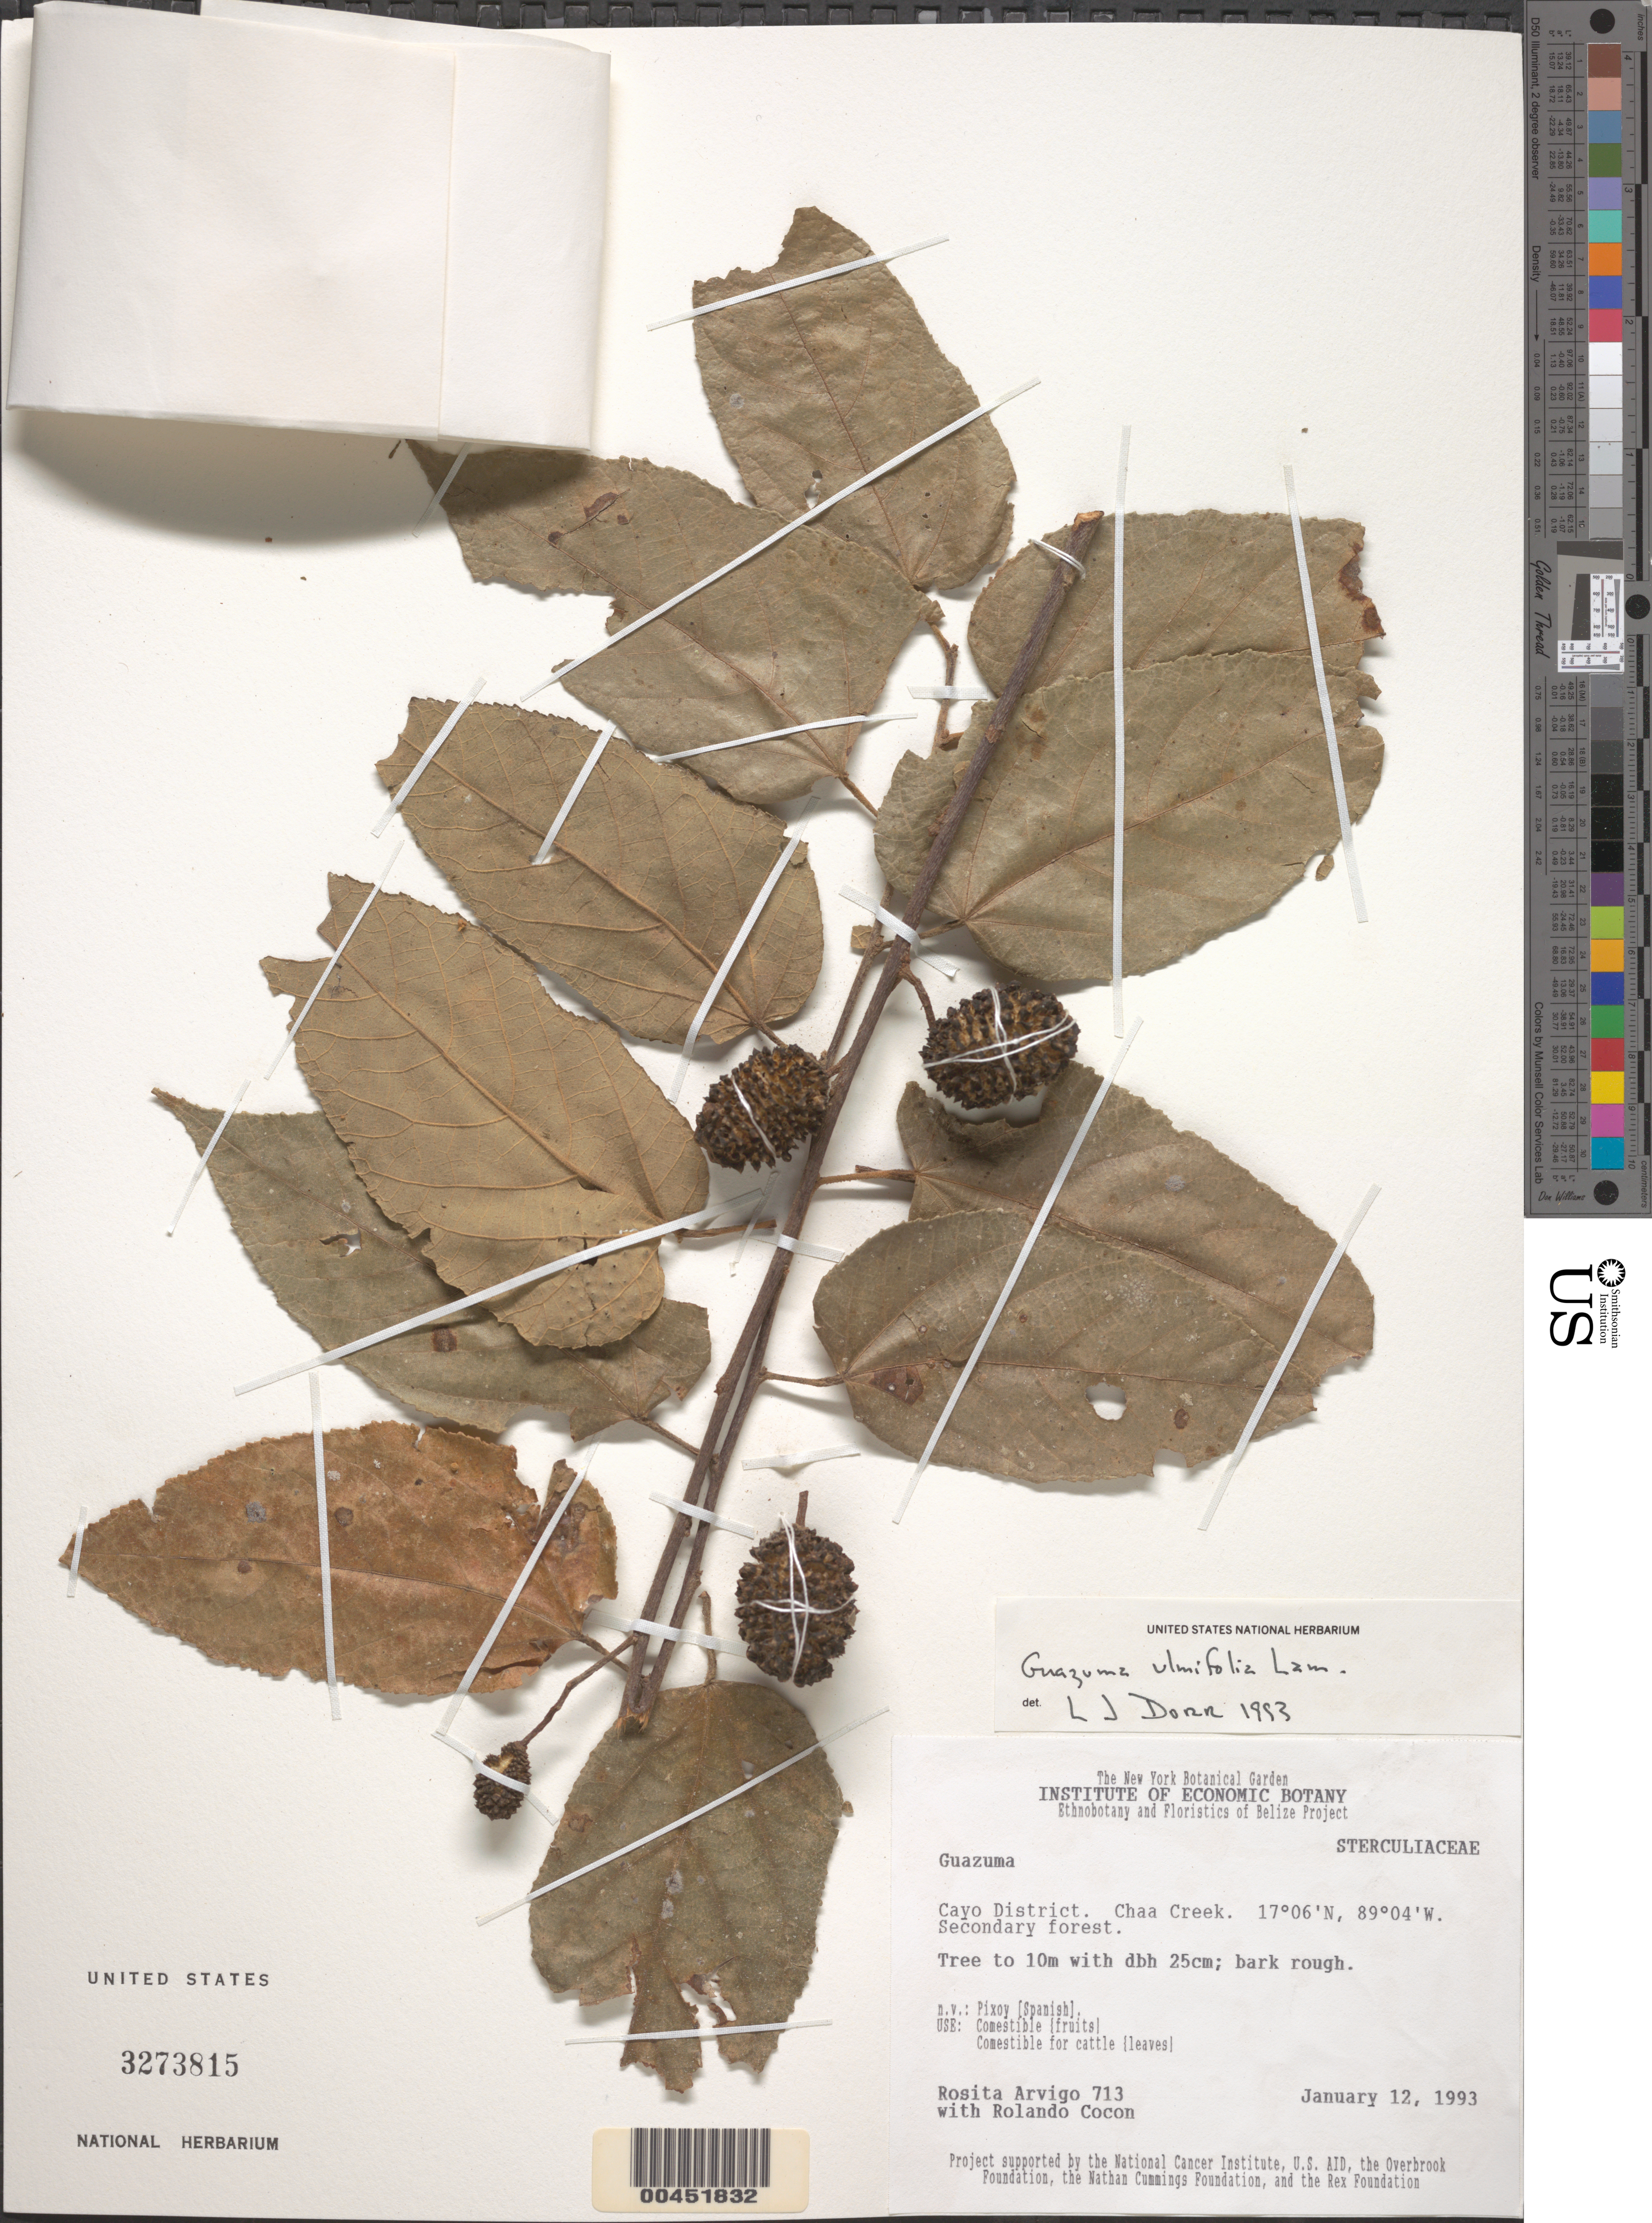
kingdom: Plantae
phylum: Tracheophyta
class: Magnoliopsida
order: Malvales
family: Malvaceae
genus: Guazuma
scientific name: Guazuma ulmifolia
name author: Lam.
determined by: Dorr, L. J., (BOT), Smithsonian Institution - National Museum of Natural History (UNITED STATES)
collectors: R. Arvigo & R. Cocom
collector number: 713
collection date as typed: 12 Jan 1993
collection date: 1993-01-12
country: Belize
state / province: Cayo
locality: Chaa Creek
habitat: Secondary forest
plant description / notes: Common name: pixoy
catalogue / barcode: US 3273815